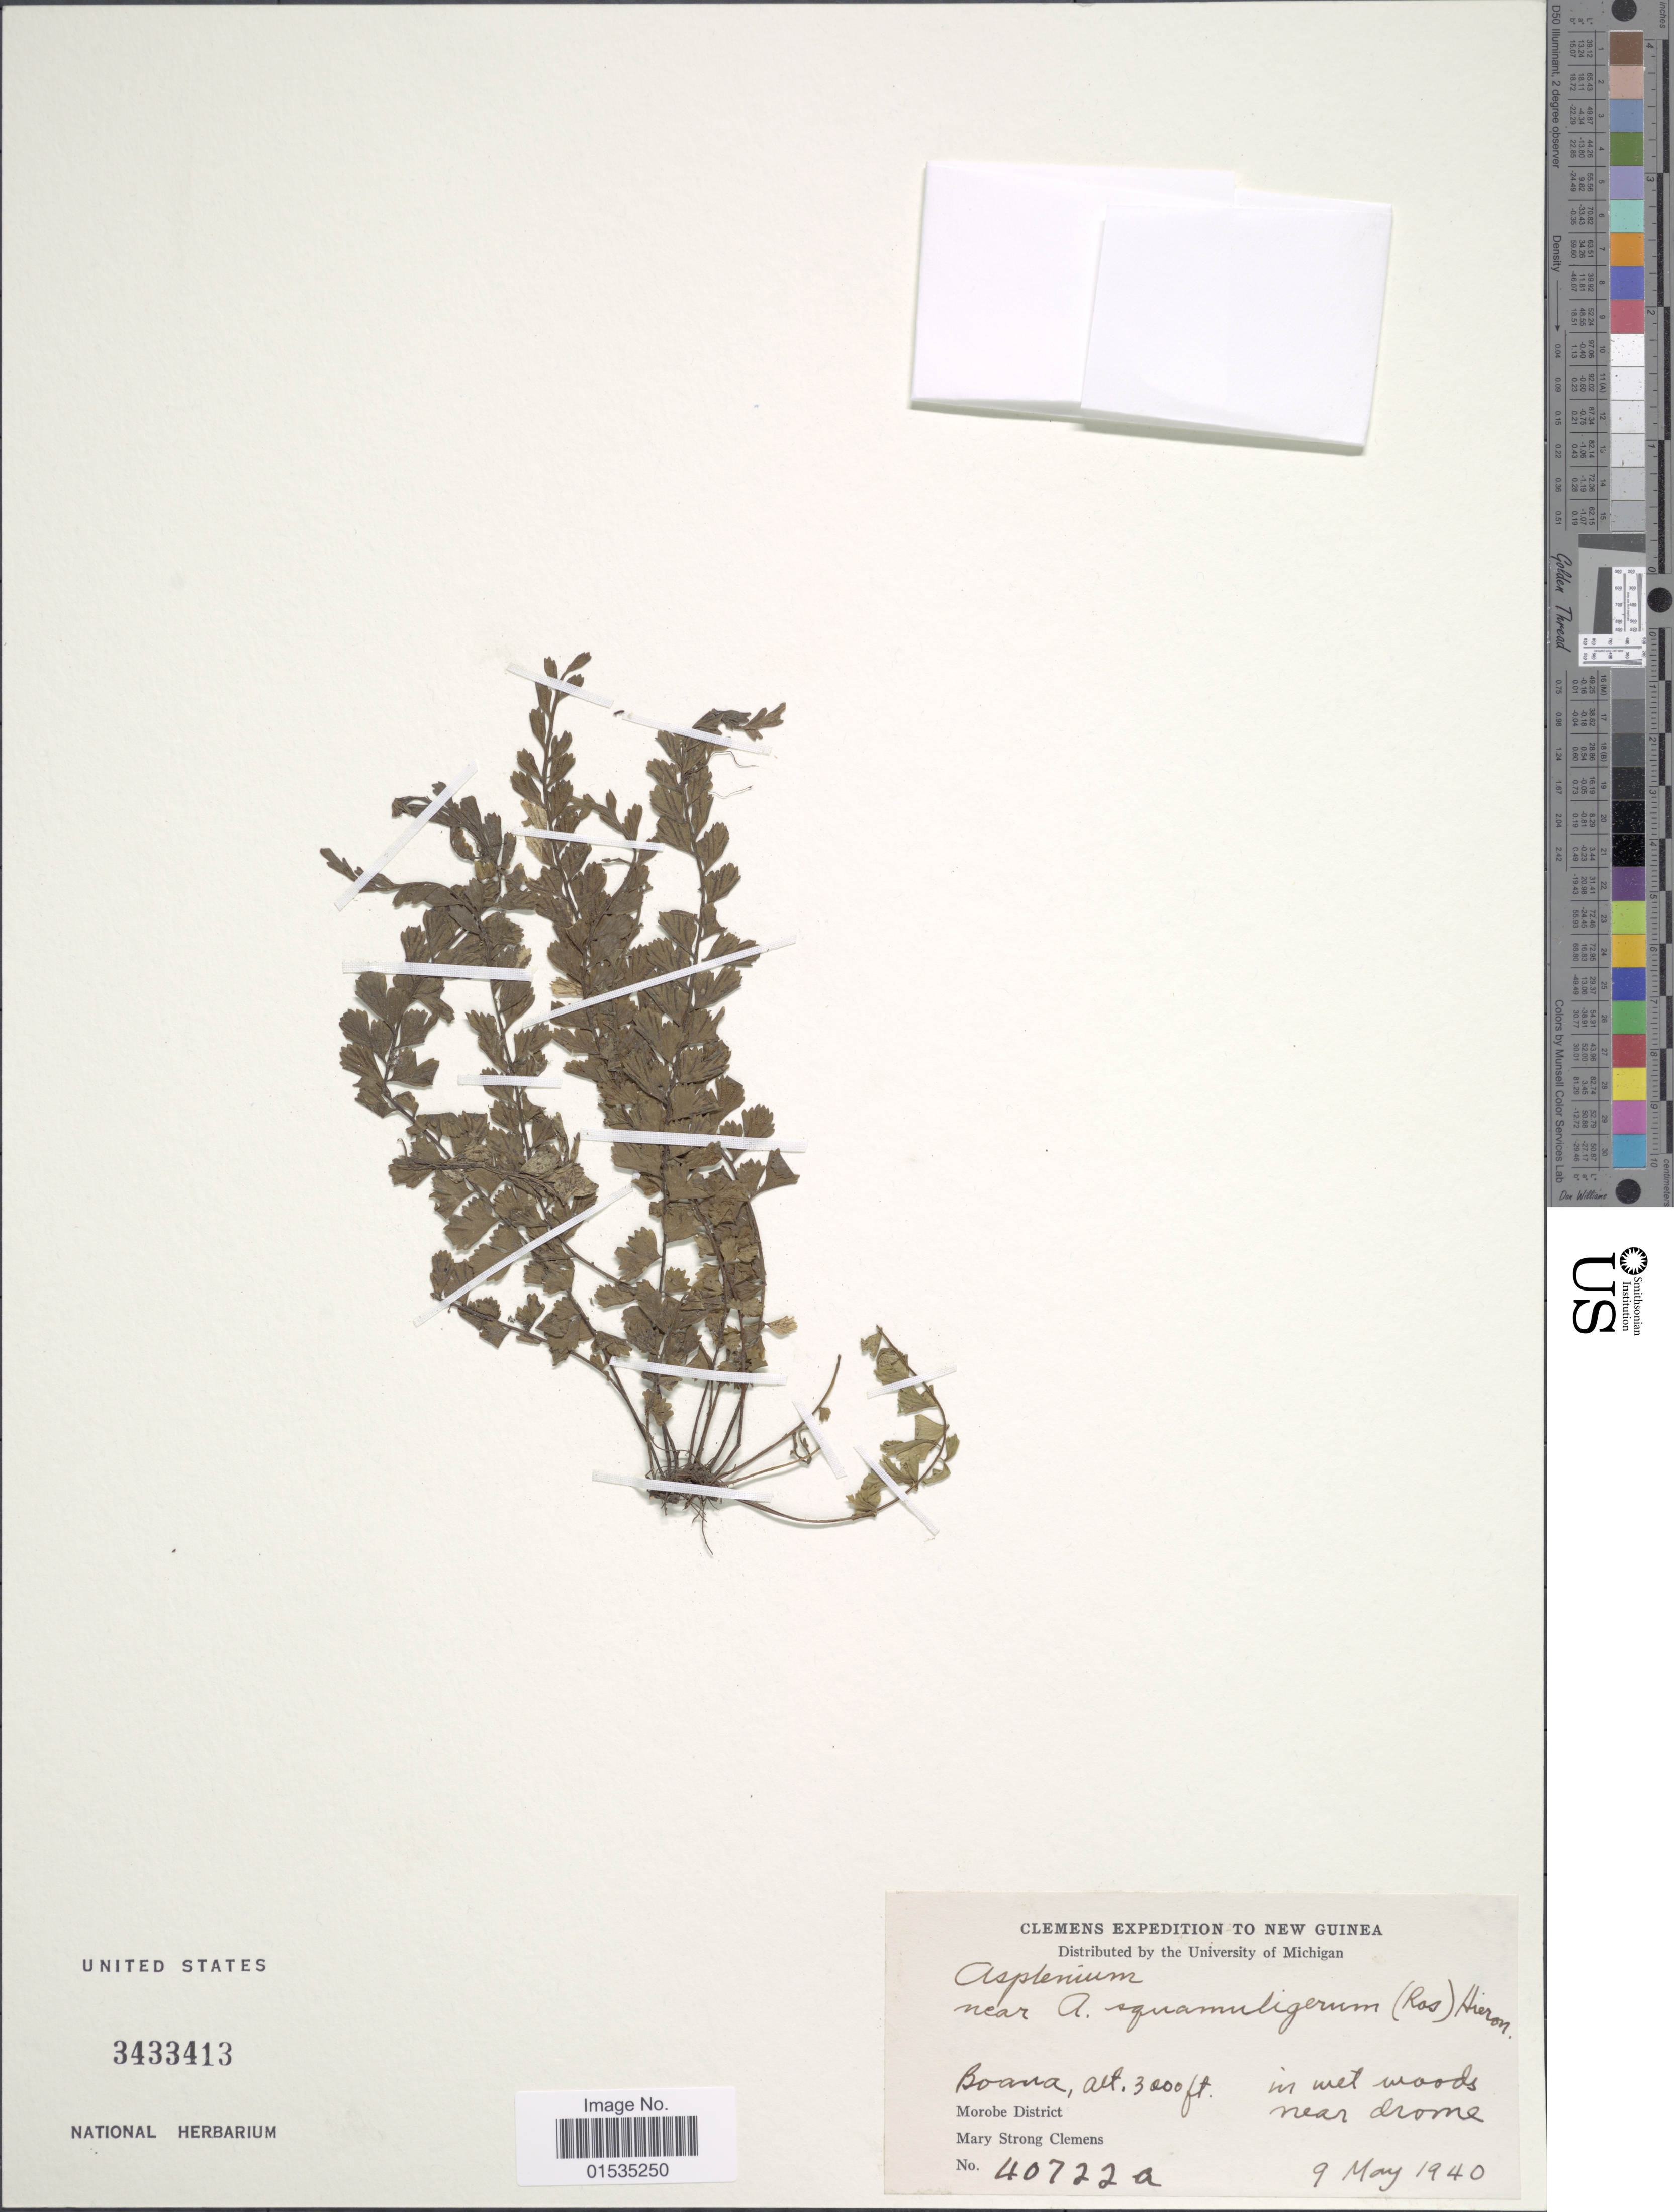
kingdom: Plantae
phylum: Tracheophyta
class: Polypodiopsida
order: Polypodiales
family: Athyriaceae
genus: Diplazium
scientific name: Diplazium squamuligerum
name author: (Rosenst.) Parris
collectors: M. S. Clemens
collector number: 40722a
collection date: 1940-05-09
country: Papua New Guinea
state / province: Morobe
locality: New Guinea, Boana in wet woods near drome, Morobe District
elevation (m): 914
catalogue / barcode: US 3433413